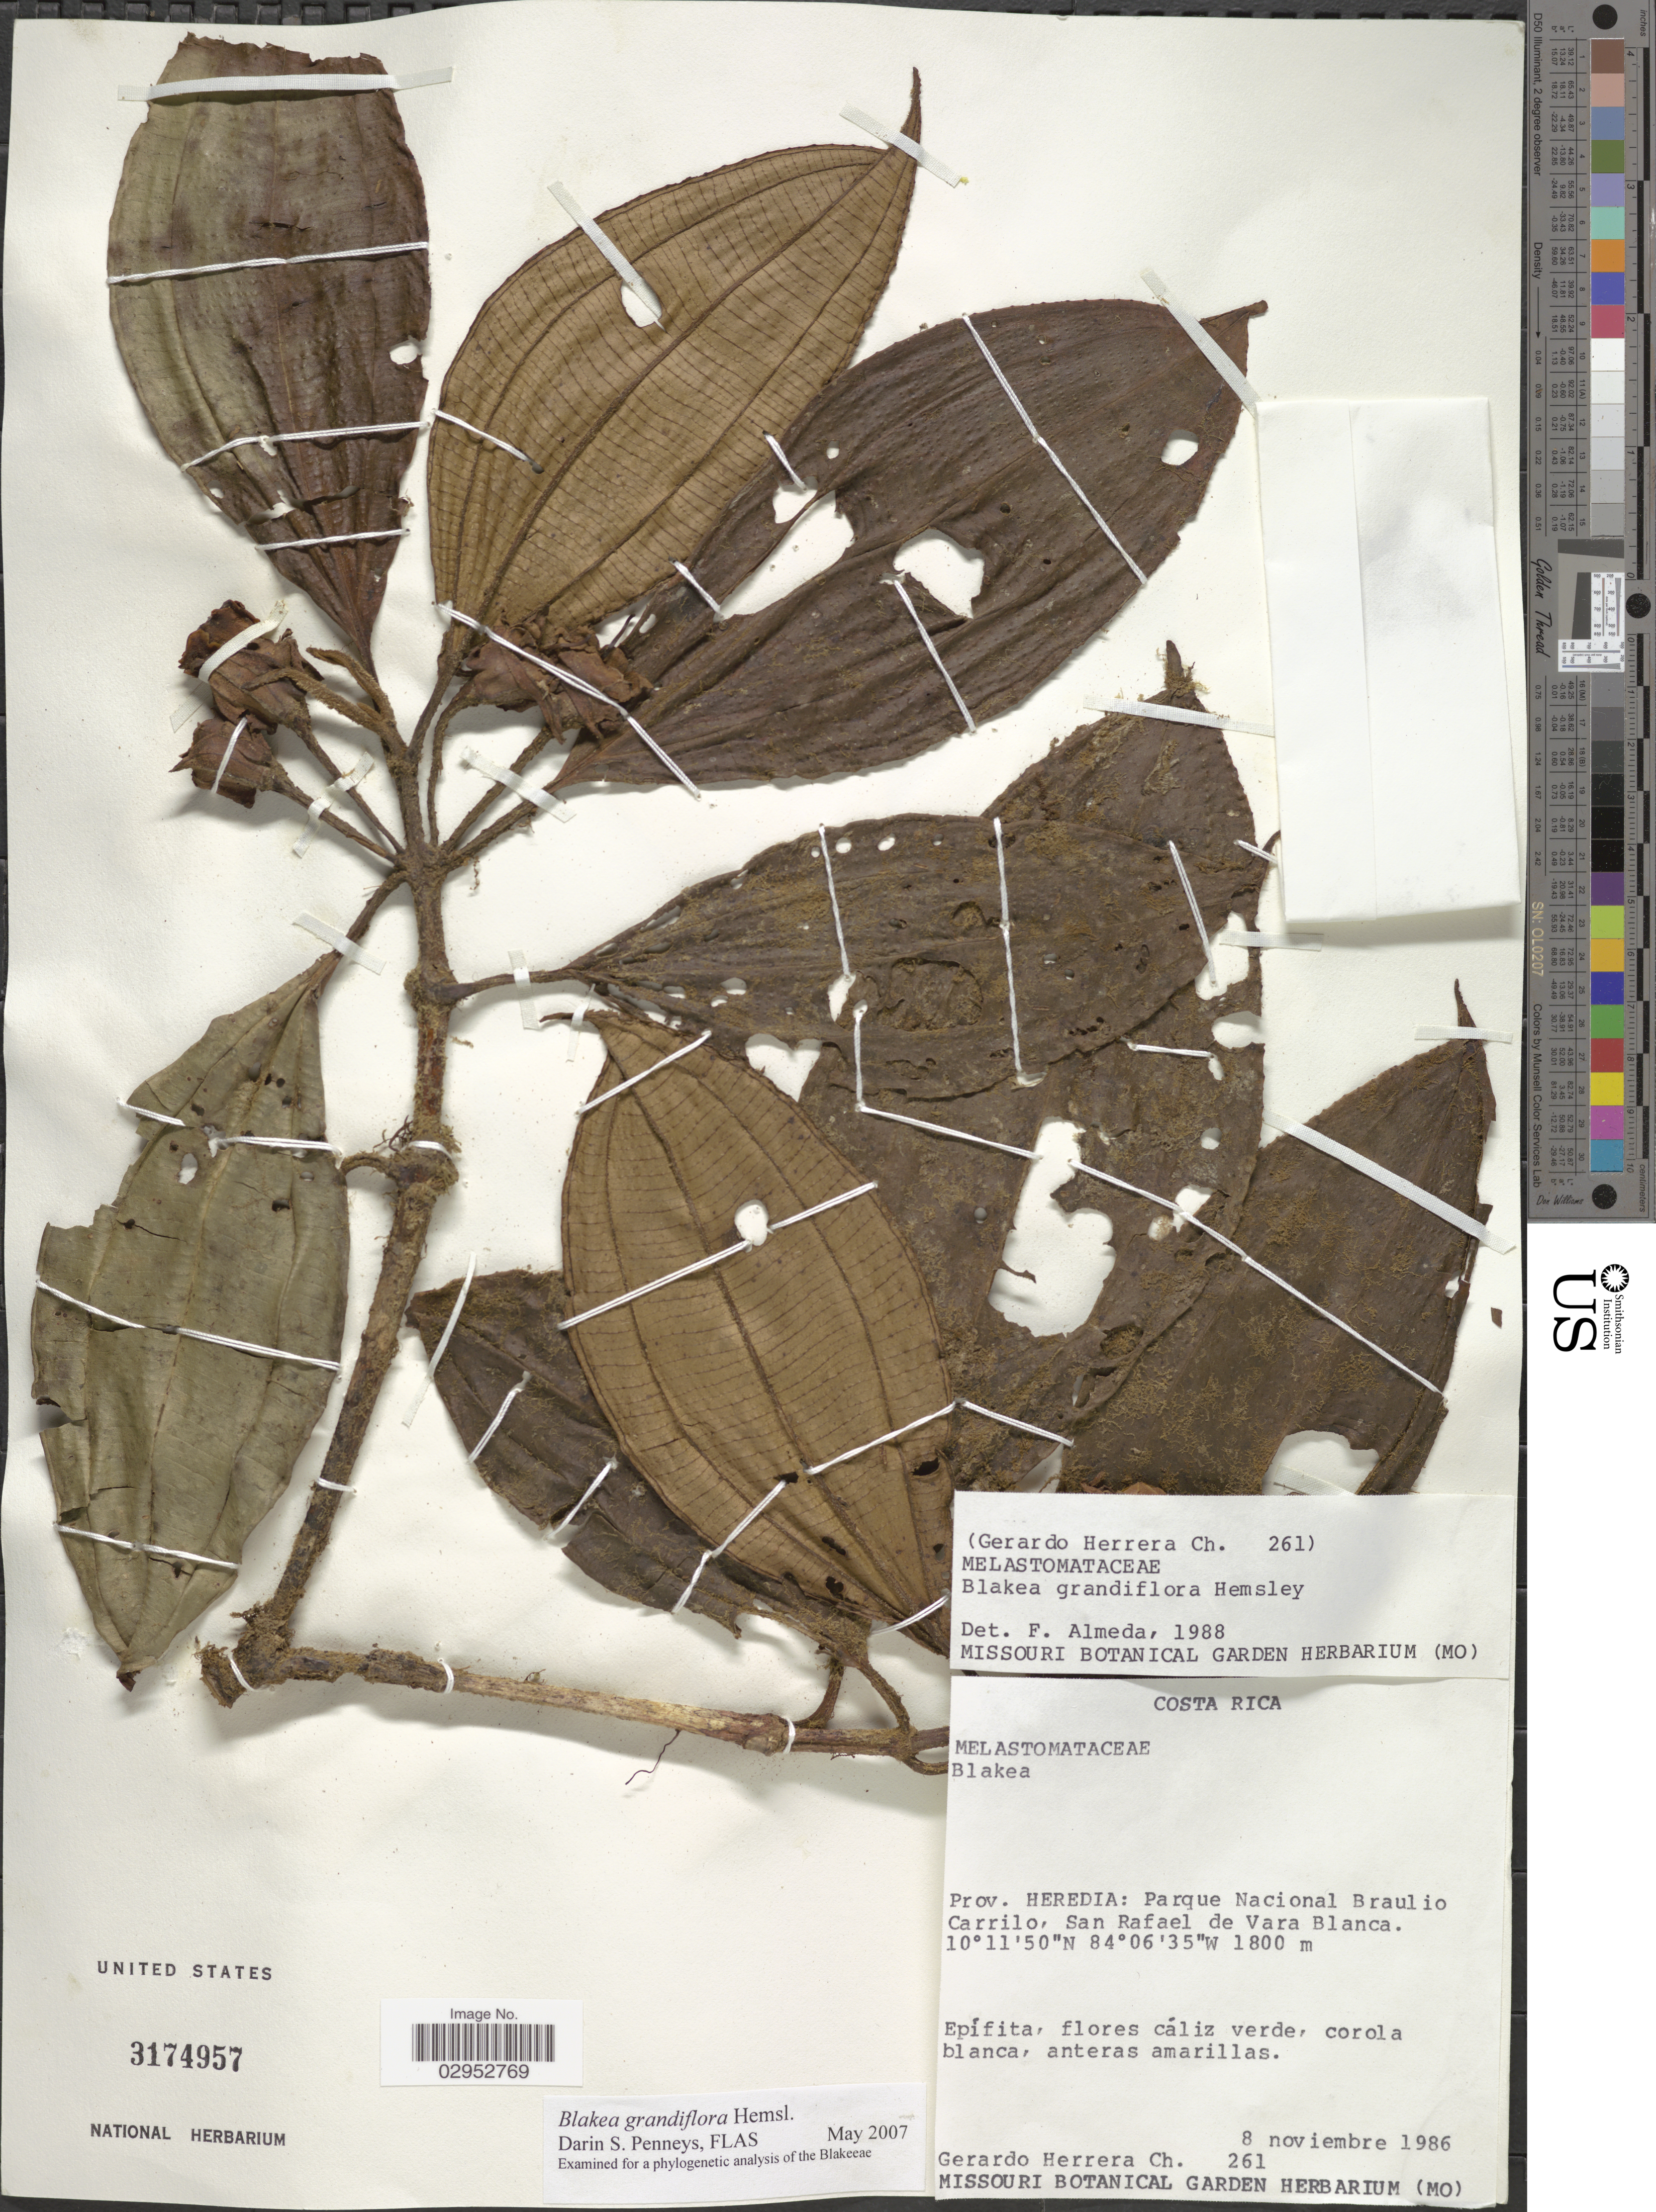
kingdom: Plantae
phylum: Tracheophyta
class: Magnoliopsida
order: Myrtales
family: Melastomataceae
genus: Blakea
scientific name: Blakea grandiflora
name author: Hemsl.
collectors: G. Herrera Ch.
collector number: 261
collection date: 1986-11-08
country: Costa Rica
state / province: Heredia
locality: Prov. Heredia: Parque Nacional Braulio Carrilo, San Rafael de Vara Blanca.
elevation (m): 1800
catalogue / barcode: US 3174957